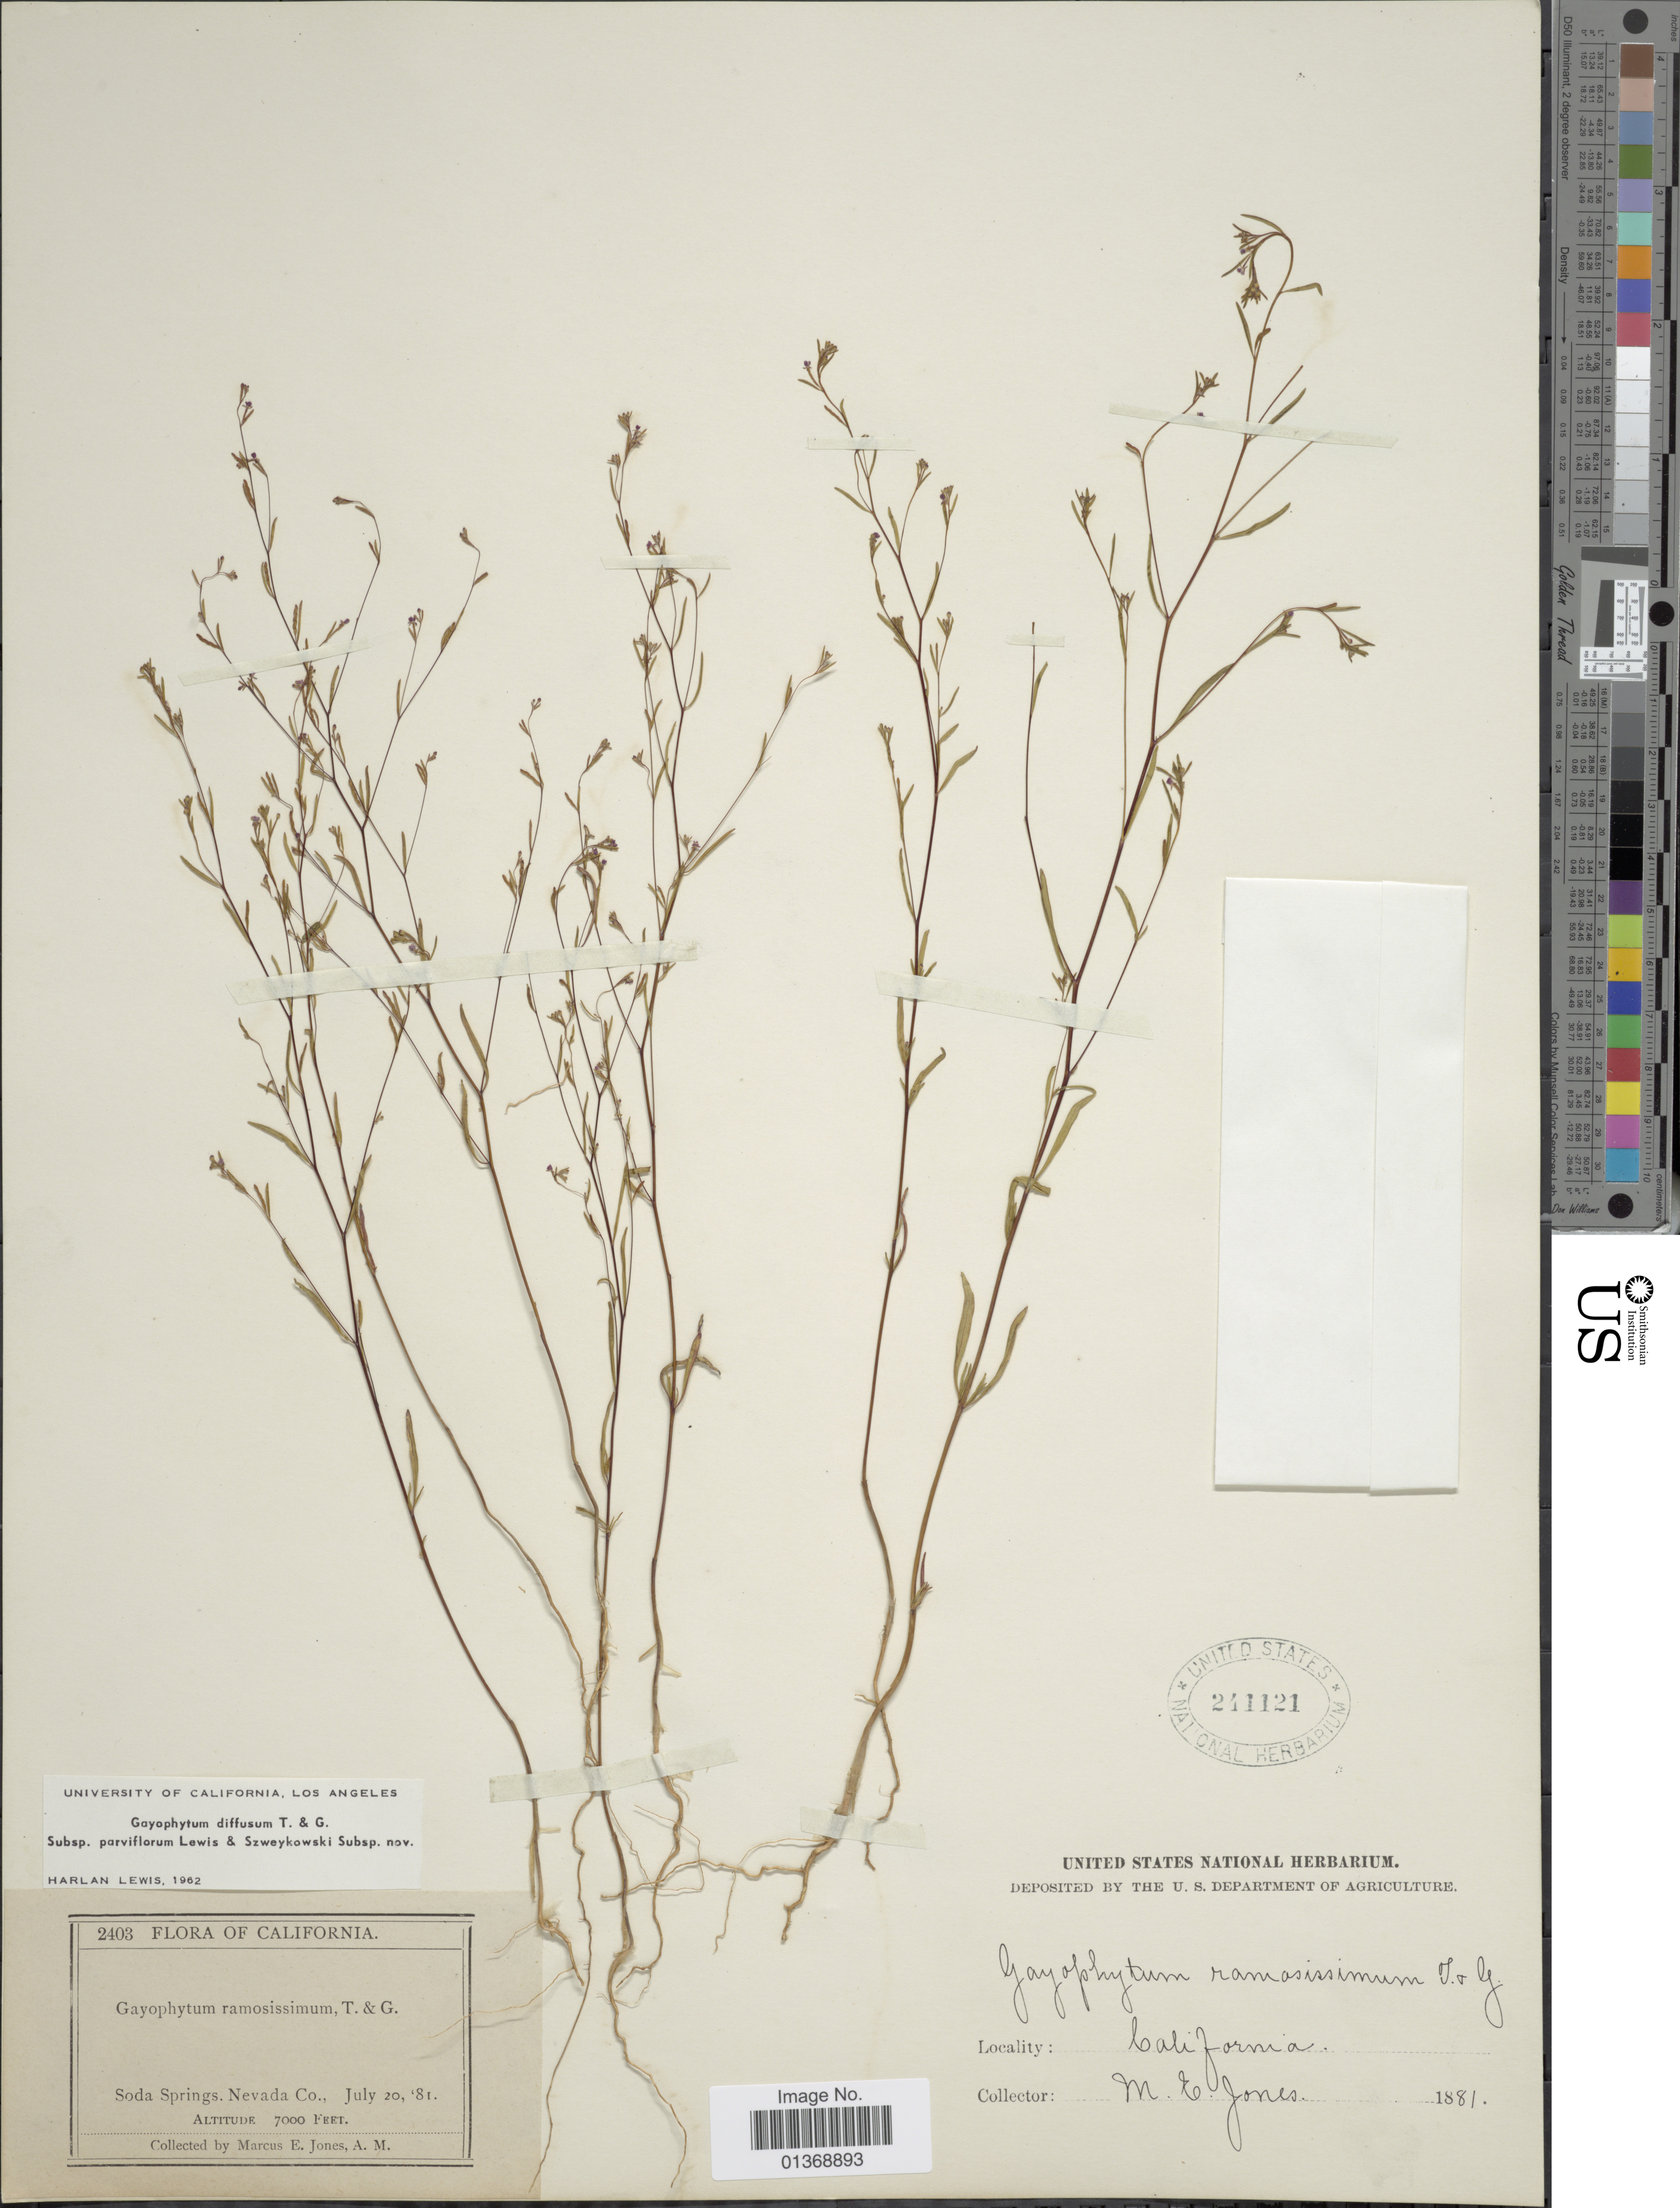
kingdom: Plantae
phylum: Tracheophyta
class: Magnoliopsida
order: Myrtales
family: Onagraceae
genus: Gayophytum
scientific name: Gayophytum diffusum subsp. parviflorum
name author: F. H. Lewis & Szweyk.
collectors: M. E. Jones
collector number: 2403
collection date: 1881-07-20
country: United States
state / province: California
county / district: Nevada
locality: Soda Springs. Nevada Co.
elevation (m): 2134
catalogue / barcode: US 241121